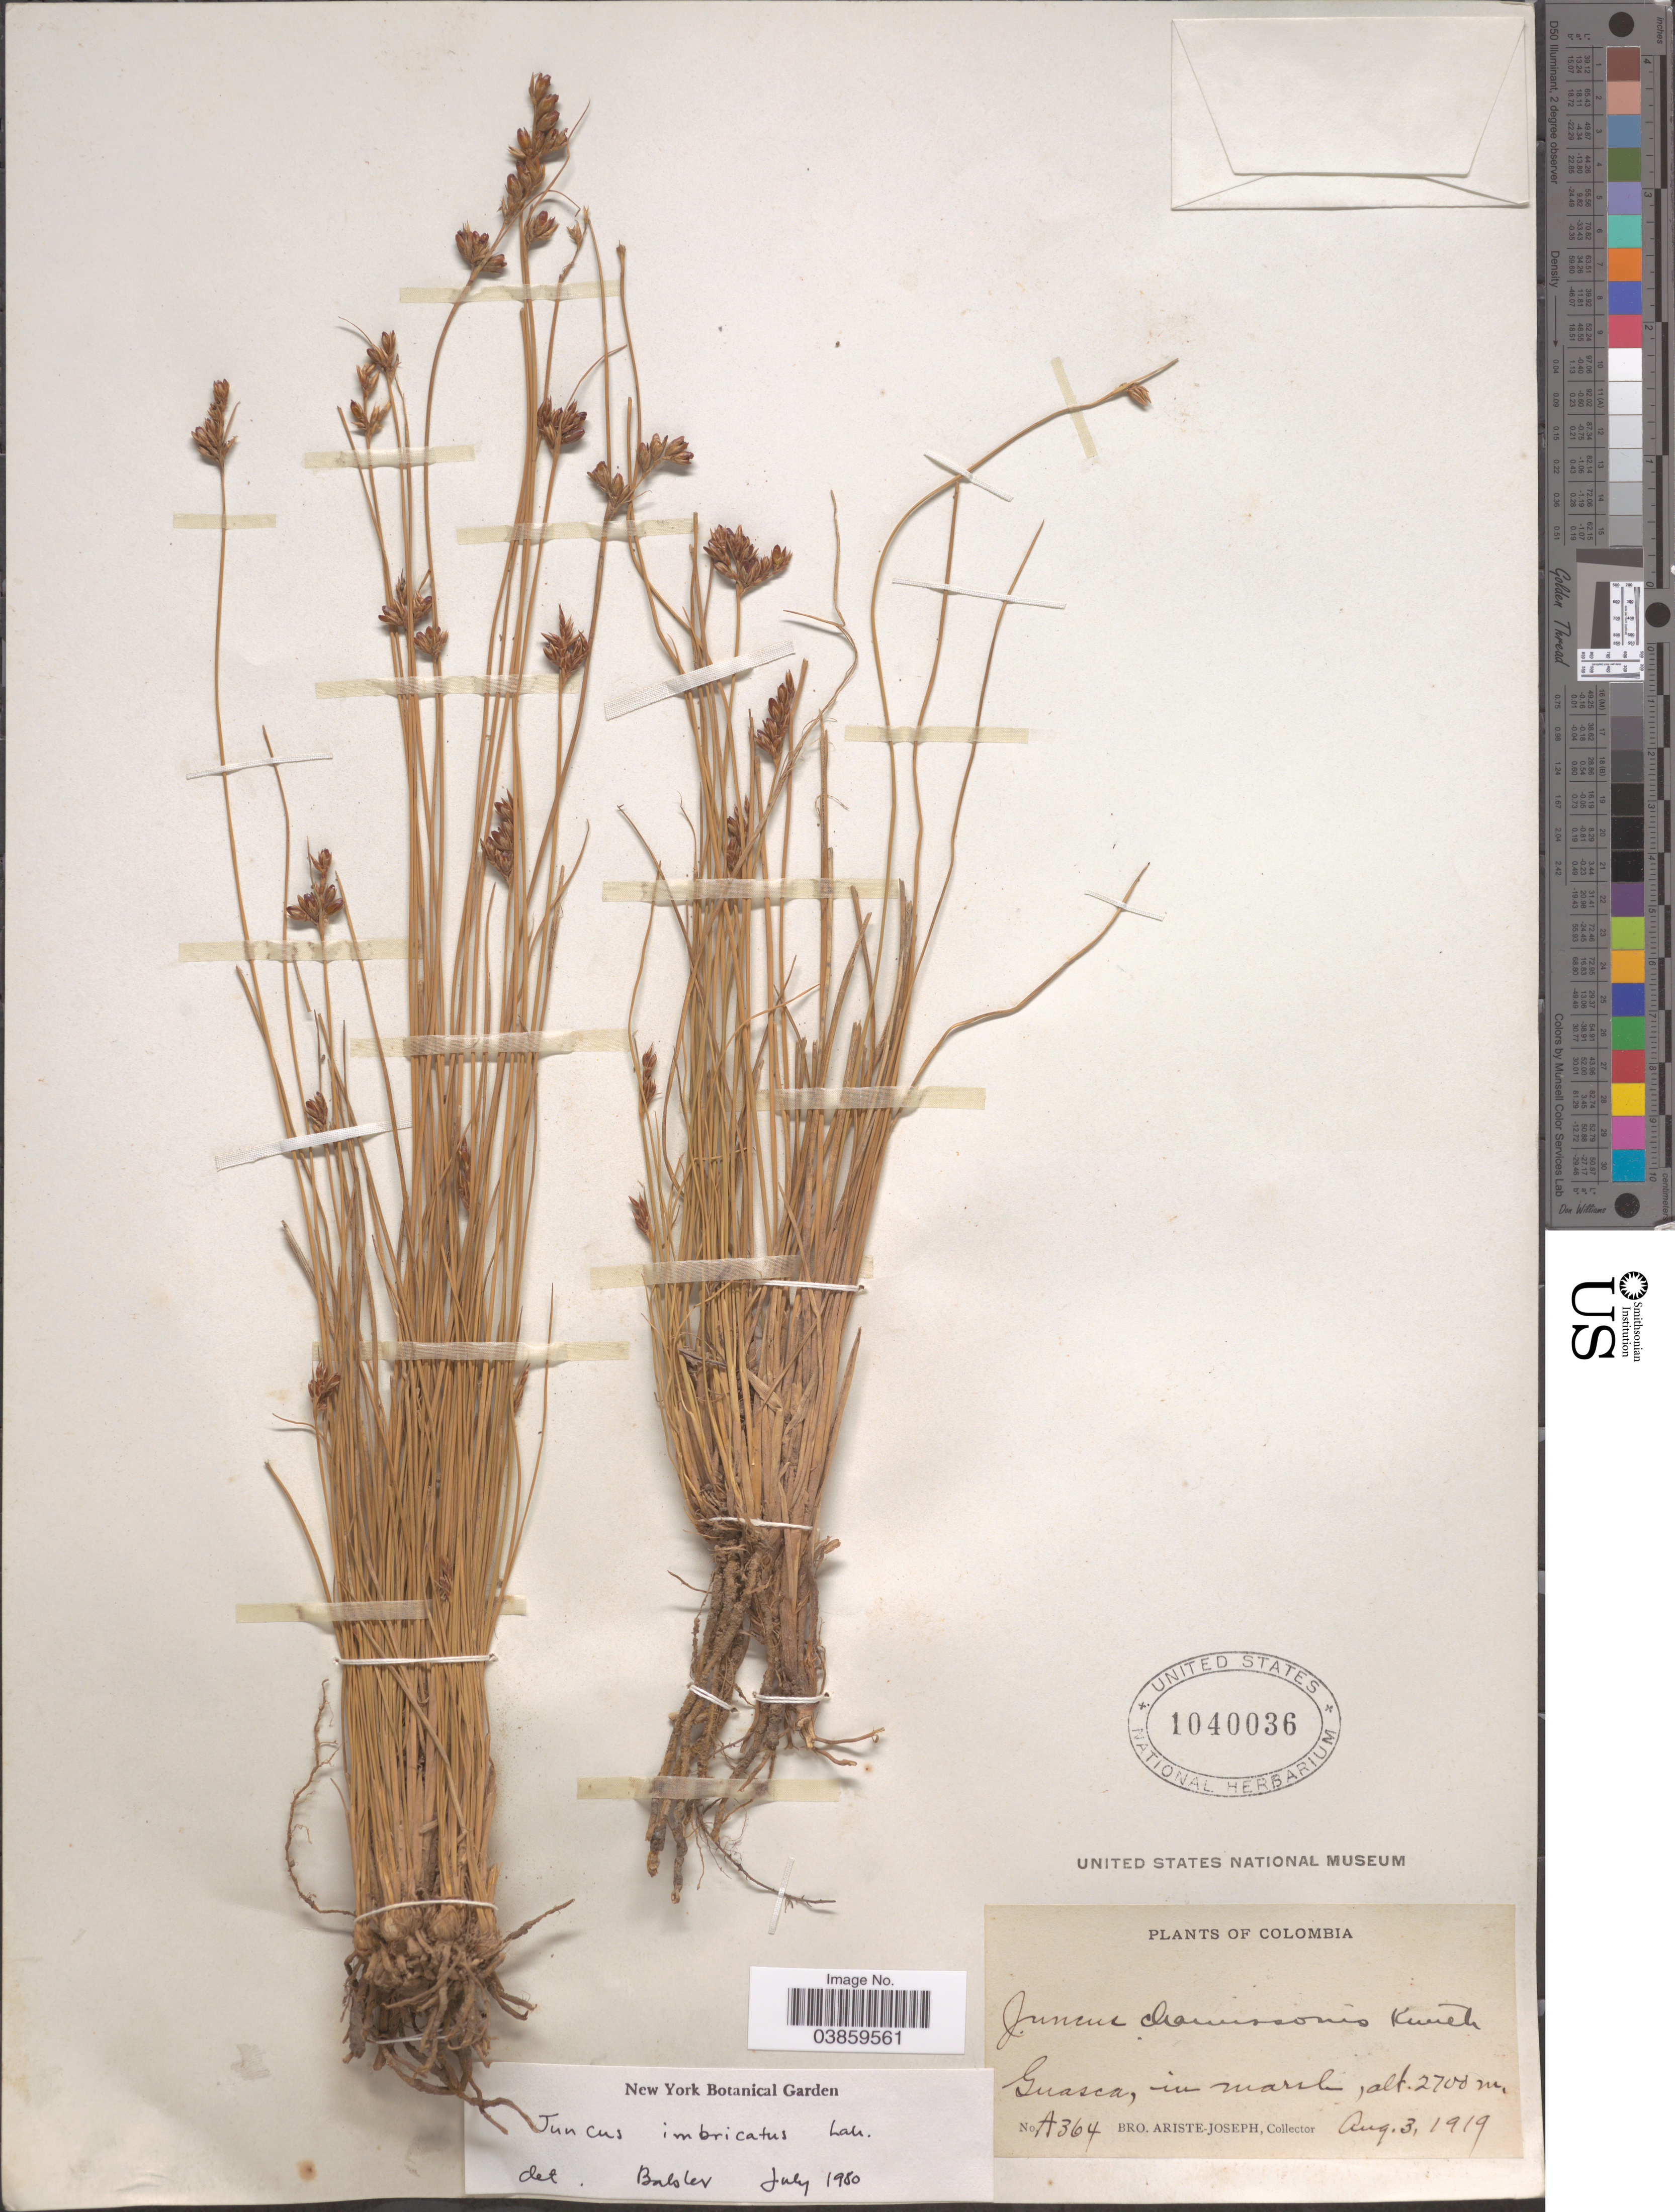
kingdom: Plantae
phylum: Tracheophyta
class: Liliopsida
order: Poales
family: Juncaceae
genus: Juncus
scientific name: Juncus imbricatus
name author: Laharpe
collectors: Bro. Ariste-Joseph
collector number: A364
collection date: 1919-08-03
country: Colombia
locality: Guasca.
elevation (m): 2700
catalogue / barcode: US 1040036